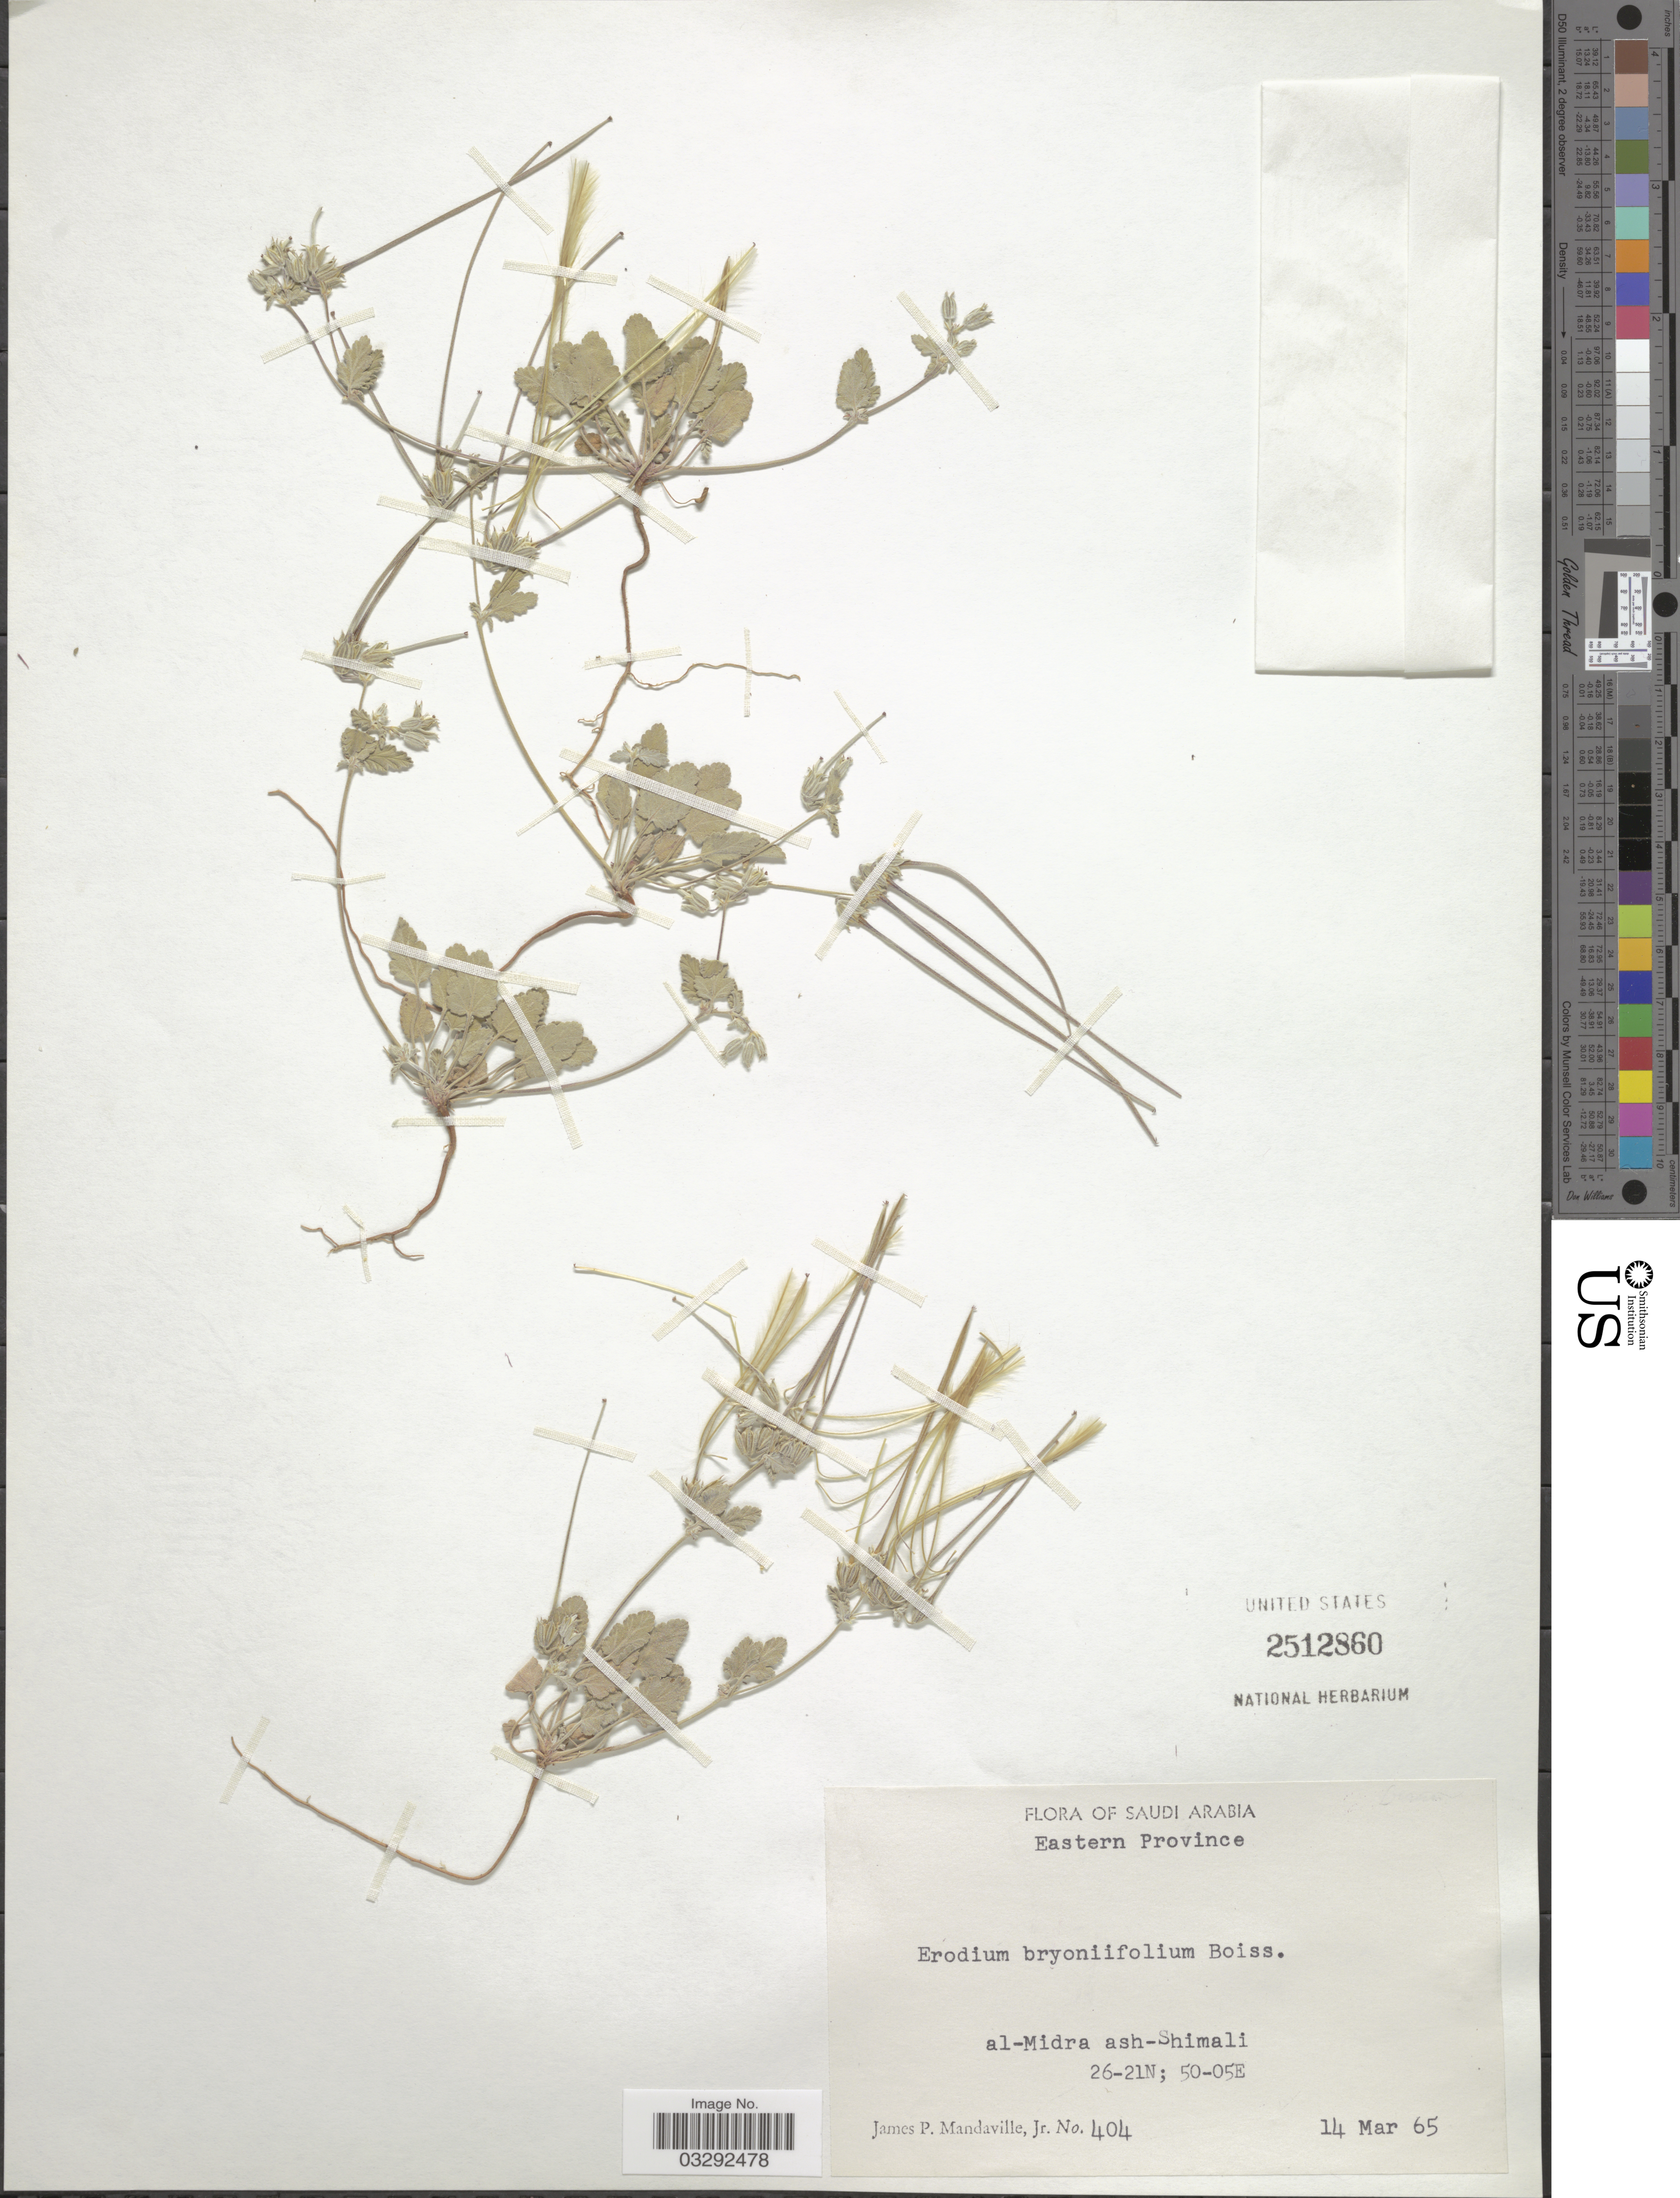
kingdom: Plantae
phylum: Tracheophyta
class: Magnoliopsida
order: Geraniales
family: Geraniaceae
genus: Erodium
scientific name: Erodium bryoniifolium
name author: Boiss.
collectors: J. Mandaville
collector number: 404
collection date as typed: Transcribed d/m/y: 14/3/65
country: Saudi Arabia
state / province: Ash Sharqiyah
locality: Eastern Province. Al-Midra ash-Shimali.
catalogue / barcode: US 2512860